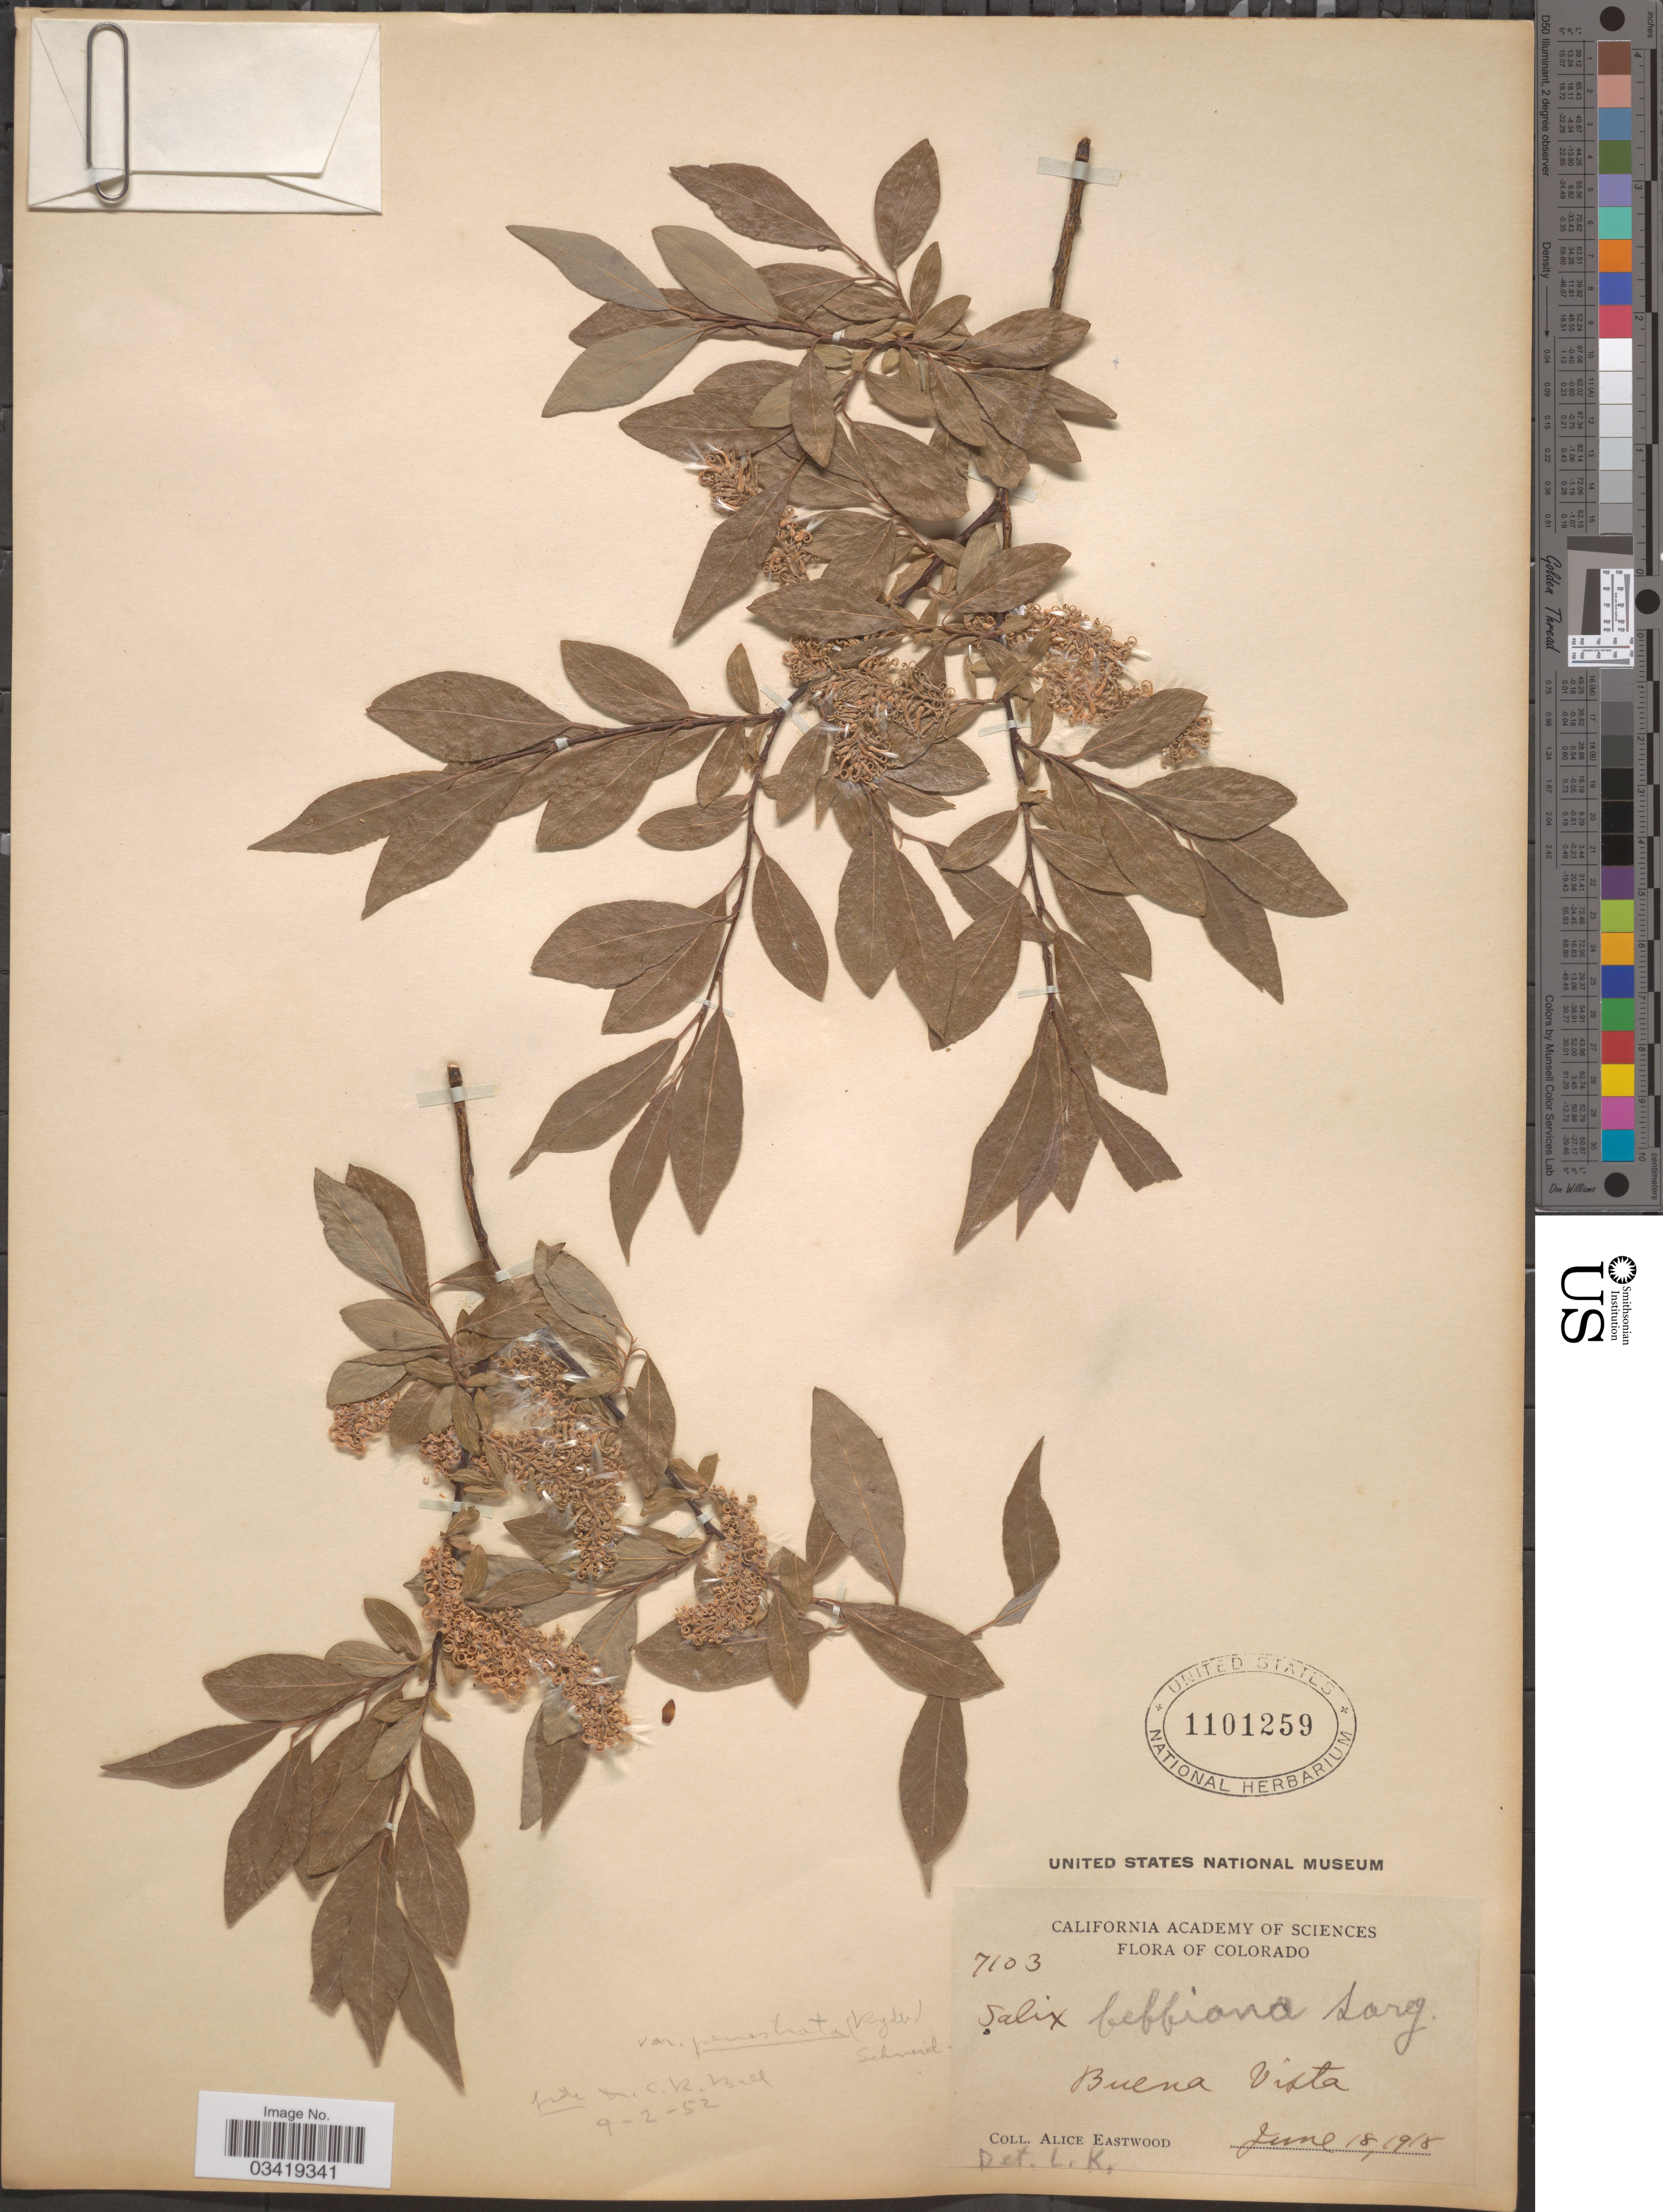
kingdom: Plantae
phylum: Tracheophyta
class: Magnoliopsida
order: Malpighiales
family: Salicaceae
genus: Salix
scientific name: Salix bebbiana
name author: Sarg.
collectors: A. Eastwood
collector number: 7103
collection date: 1918-06-18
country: United States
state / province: Colorado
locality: Buena Vista.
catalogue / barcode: US 1101259